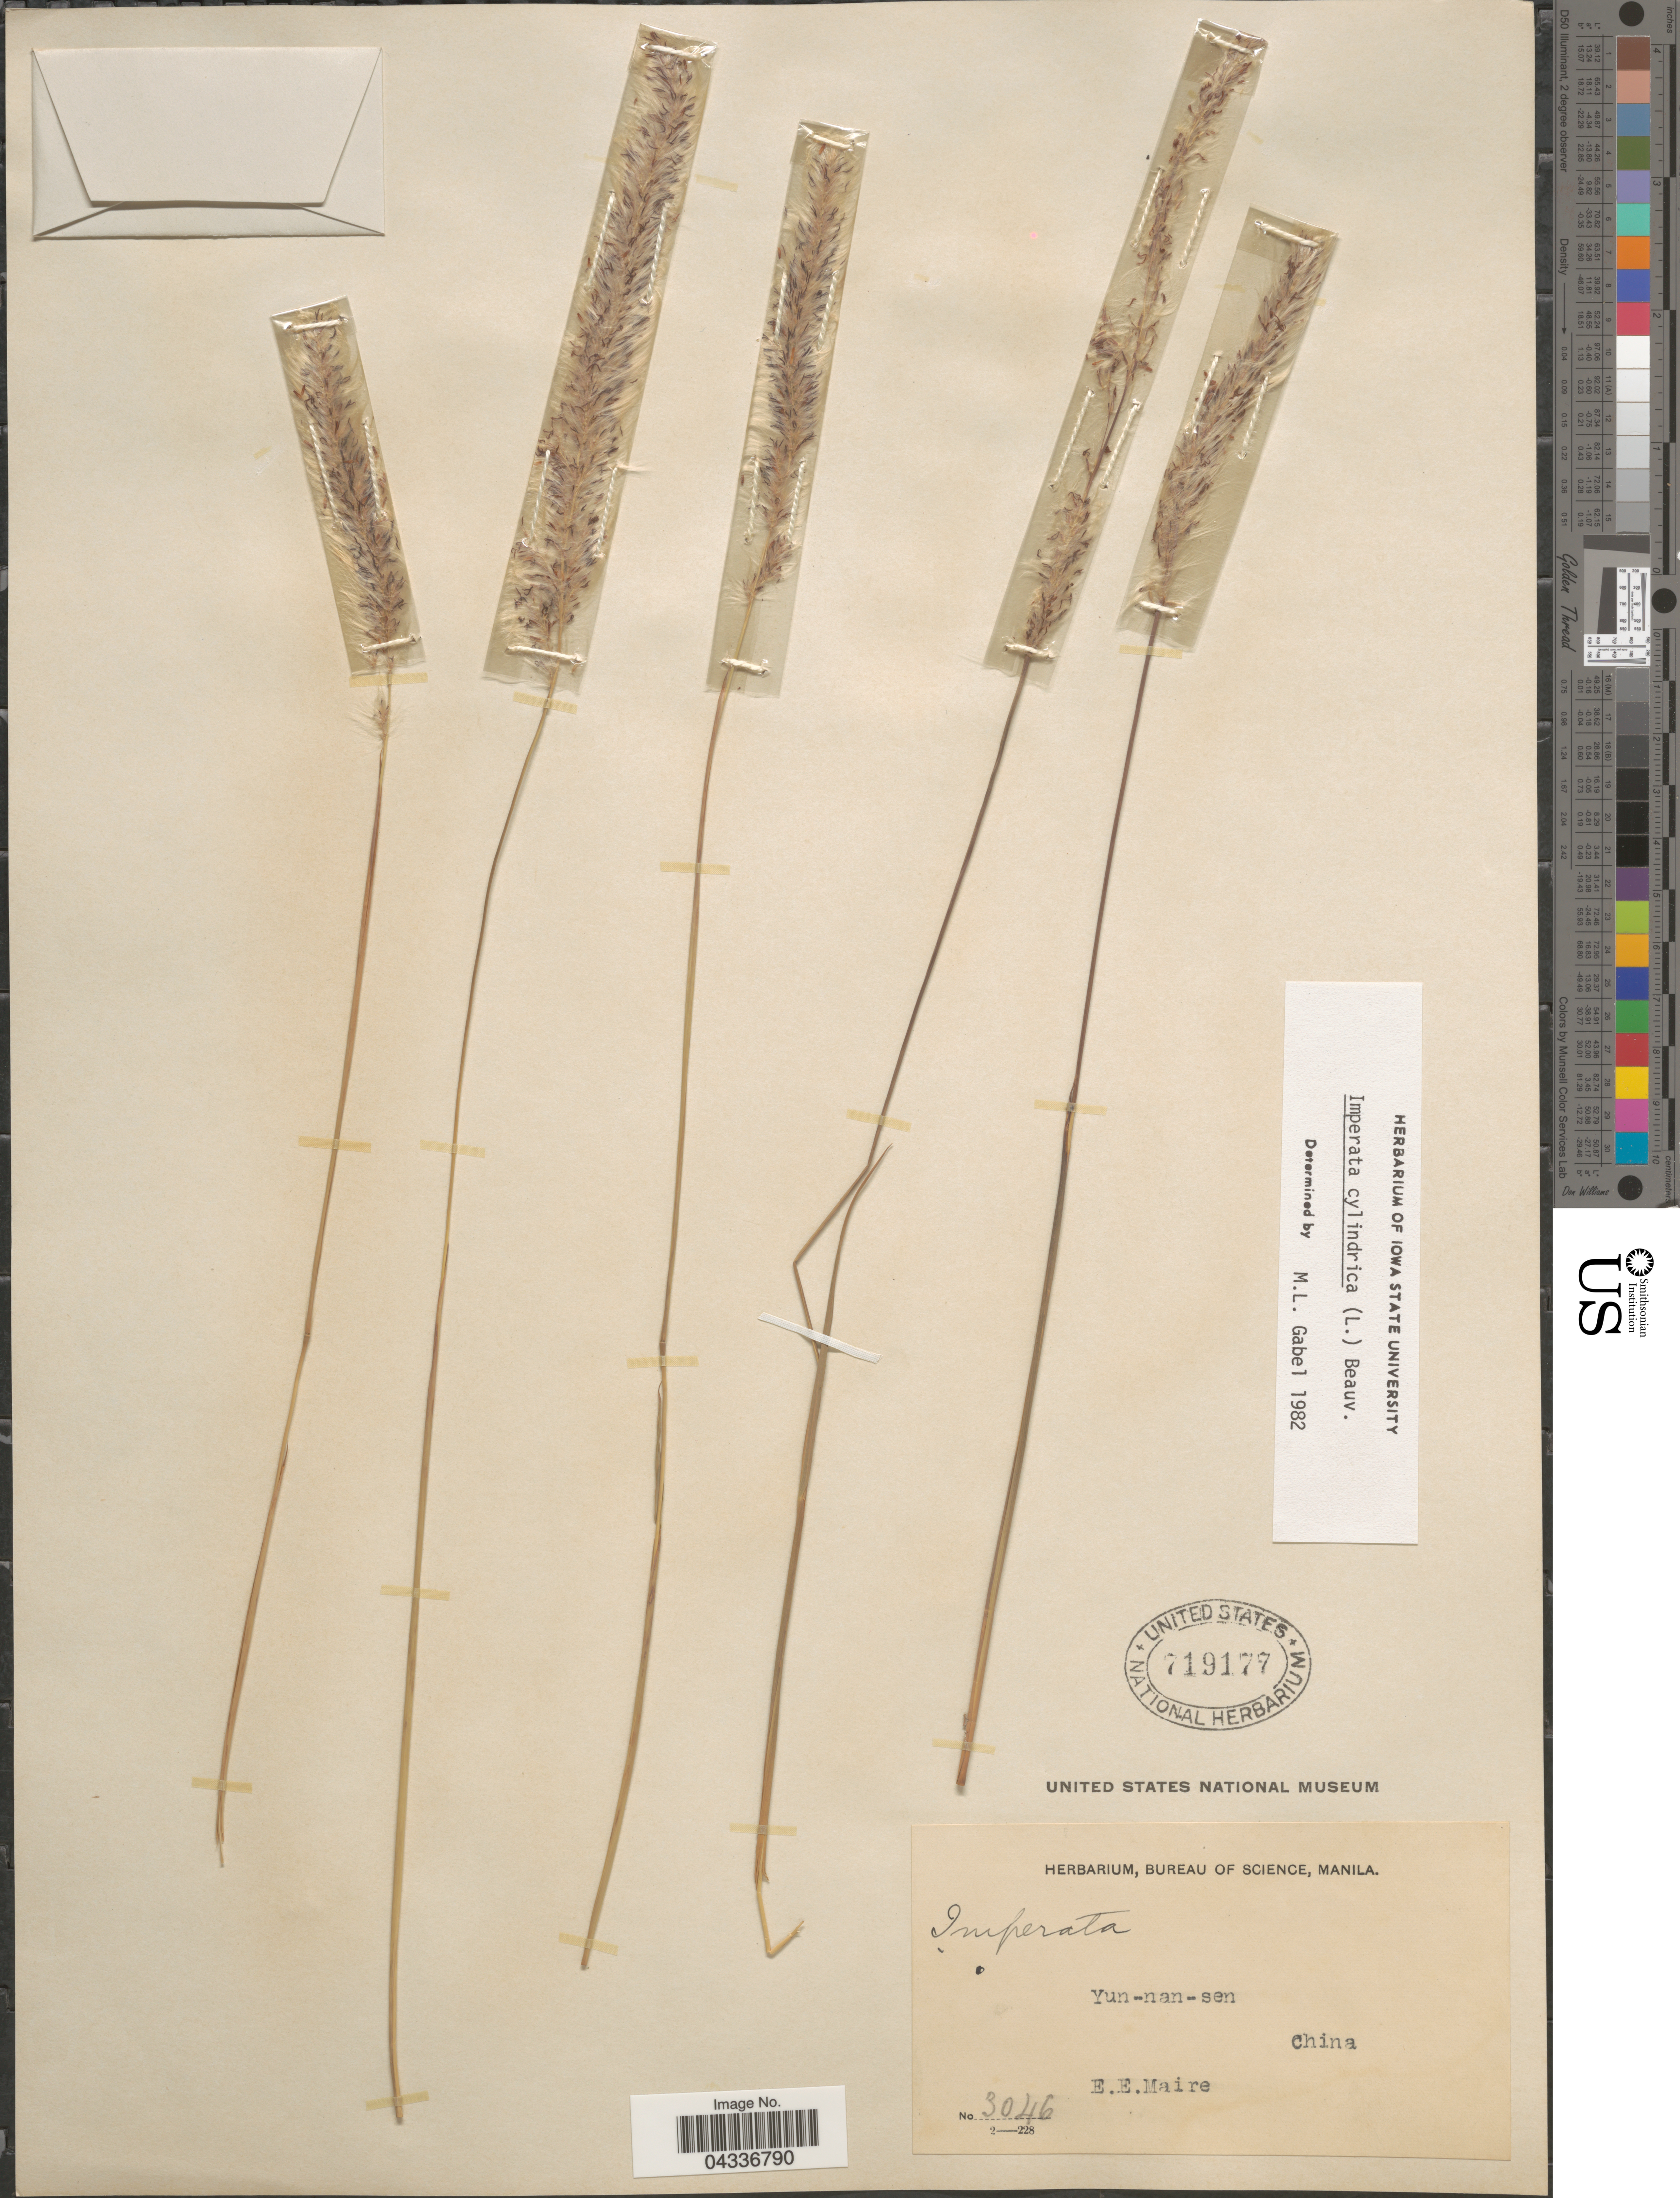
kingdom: Plantae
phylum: Tracheophyta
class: Liliopsida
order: Poales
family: Poaceae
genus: Imperata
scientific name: Imperata cylindrica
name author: (L.) P. Beauv.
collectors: E. E. Maire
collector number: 3046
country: China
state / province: Yunnan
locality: Yun-nan-sen.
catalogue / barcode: US 719177